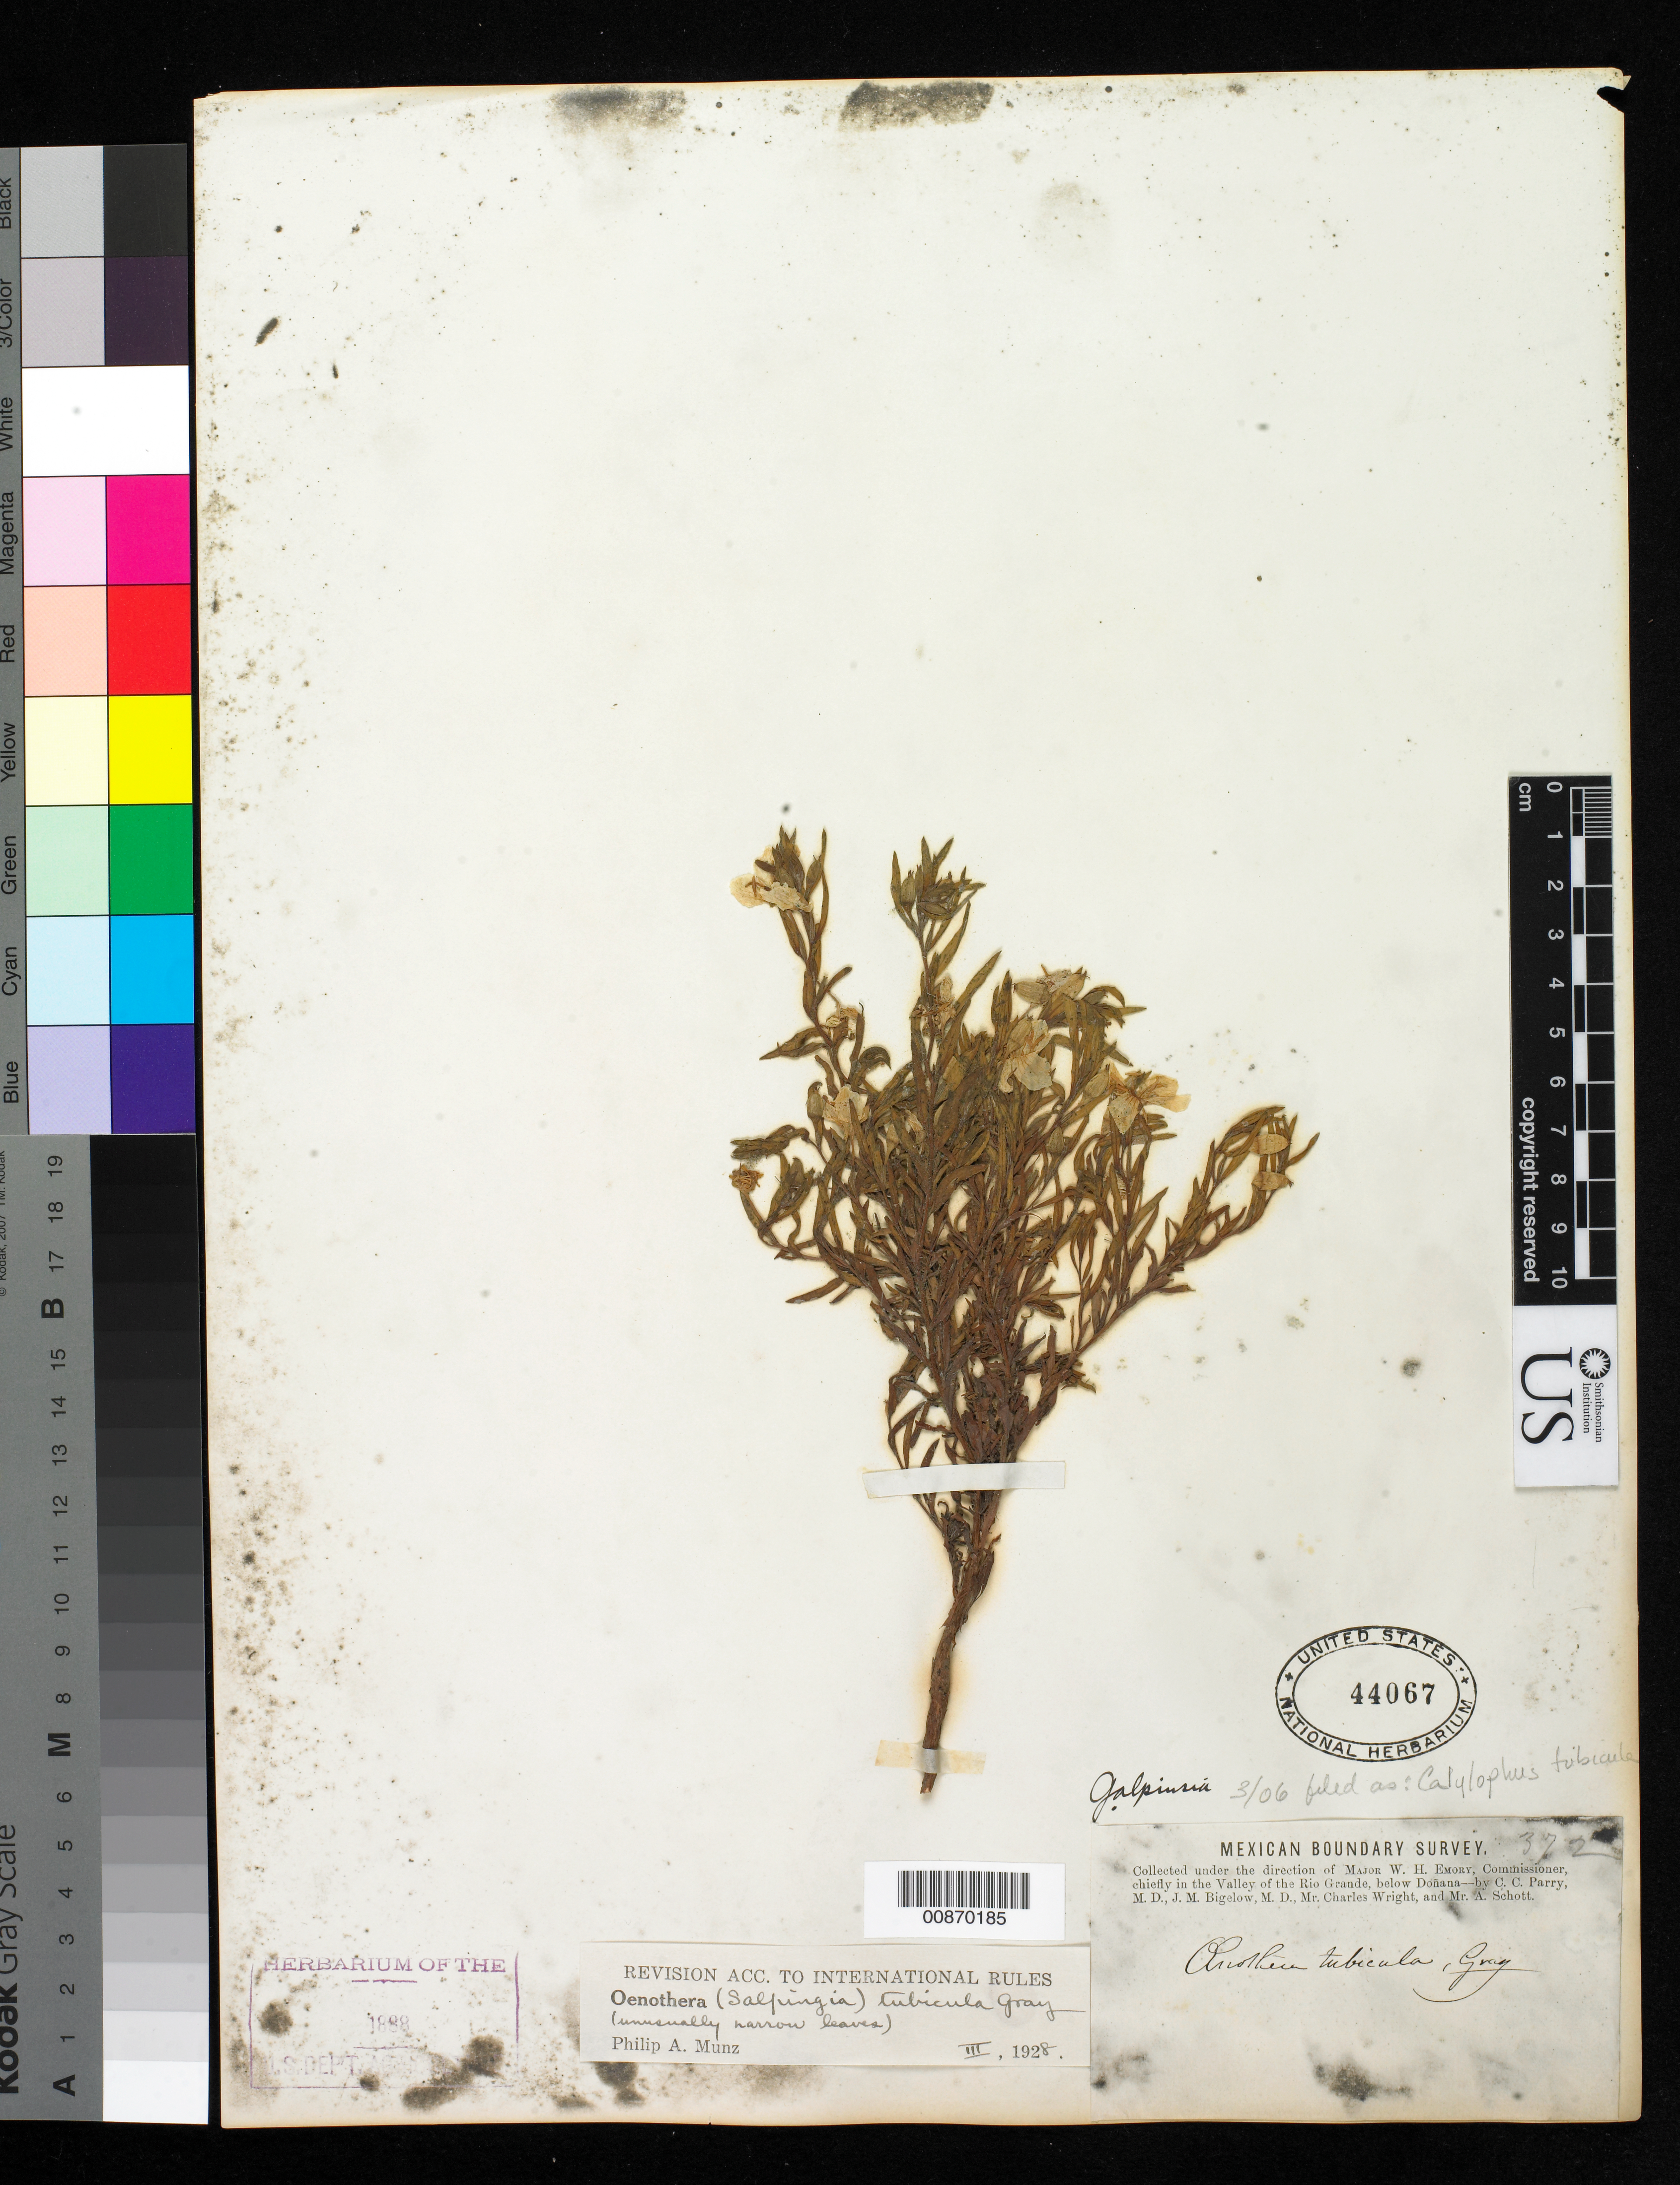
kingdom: Plantae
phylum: Tracheophyta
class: Magnoliopsida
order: Myrtales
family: Onagraceae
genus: Oenothera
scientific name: Oenothera tubicula subsp. tubicula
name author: A. Gray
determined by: Wagner, W. L., (BOT), Smithsonian Institution - National Museum of Natural History (UNITED STATES)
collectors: C. C. Parry, J. M. Bigelow, C. Wright & A. C. V. Schott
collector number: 372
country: United States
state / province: New Mexico / Texas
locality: Valley of the Rio Grande, below Doñana.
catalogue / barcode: US 44067